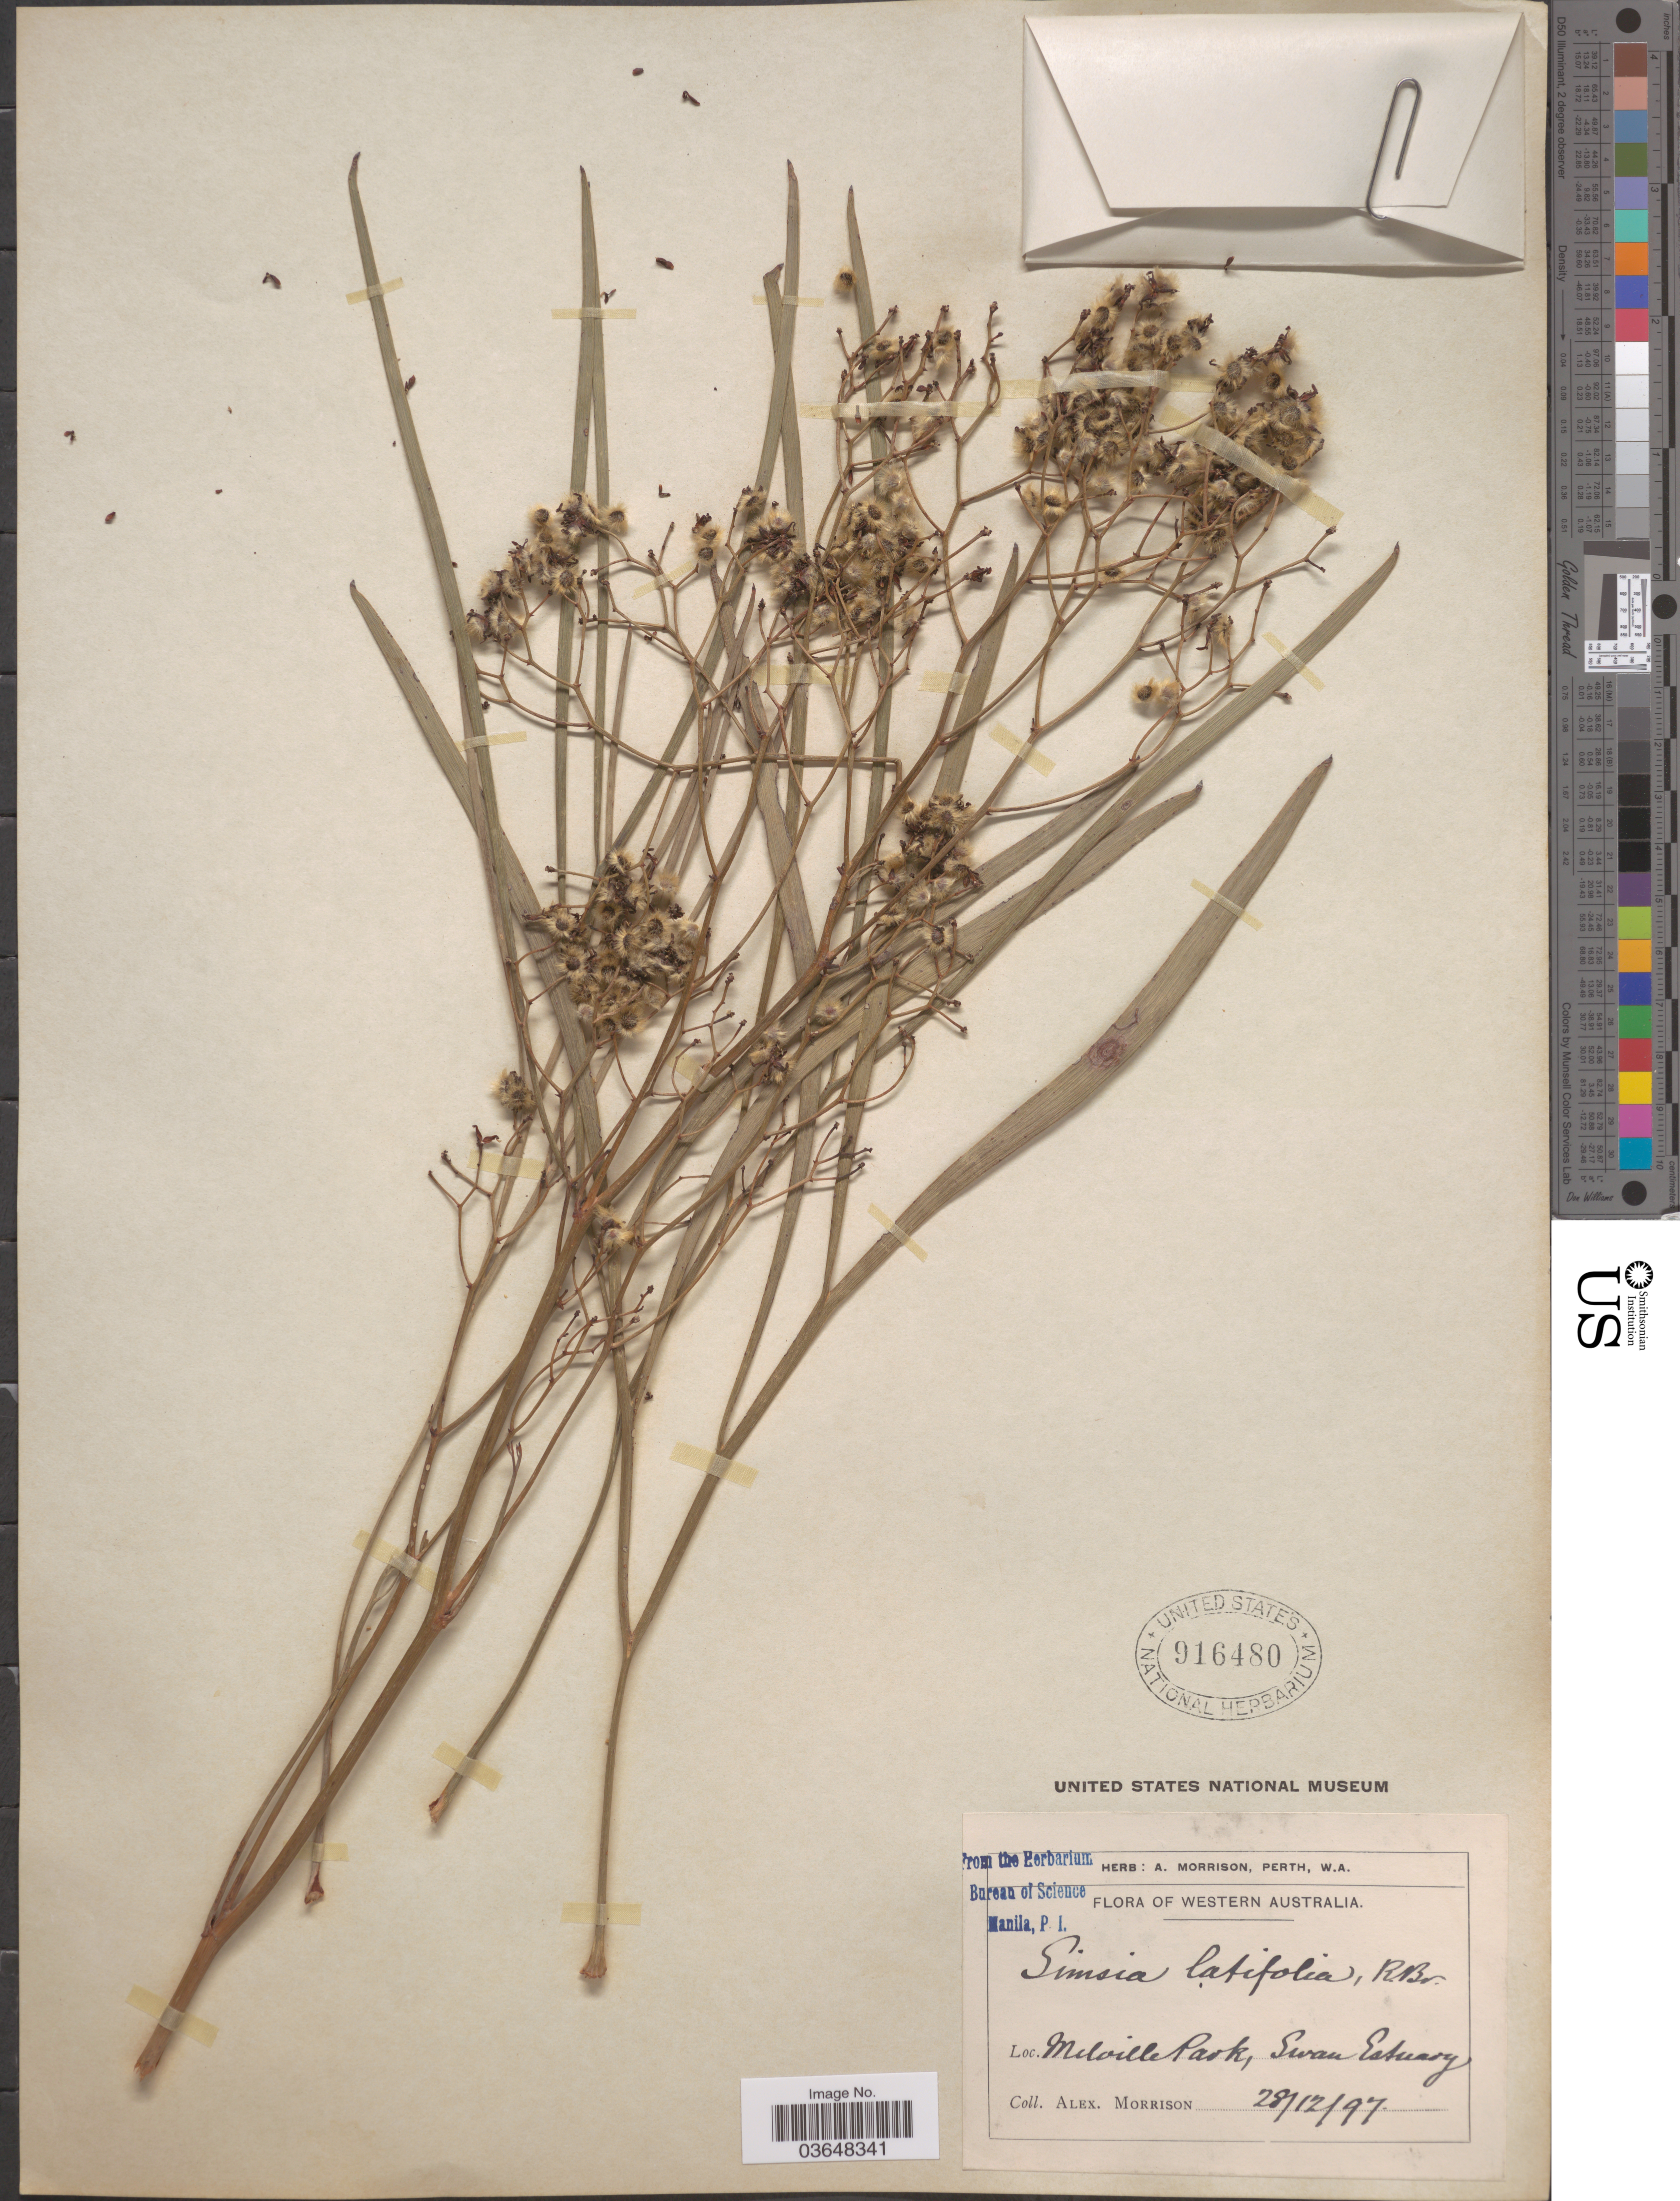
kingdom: Plantae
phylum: Tracheophyta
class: Magnoliopsida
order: Proteales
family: Proteaceae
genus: Stirlingia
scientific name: Stirlingia latifolia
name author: (R. Br.) Steud.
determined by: Strong, Mark T., (BOT), Smithsonian Institution - National Museum of Natural History (UNITED STATES)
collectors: A. Morrison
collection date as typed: Transcribed d/m/y: 28/12/97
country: Australia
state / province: Western Australia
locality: Melville Park, Swan Estuary.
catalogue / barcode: US 916480